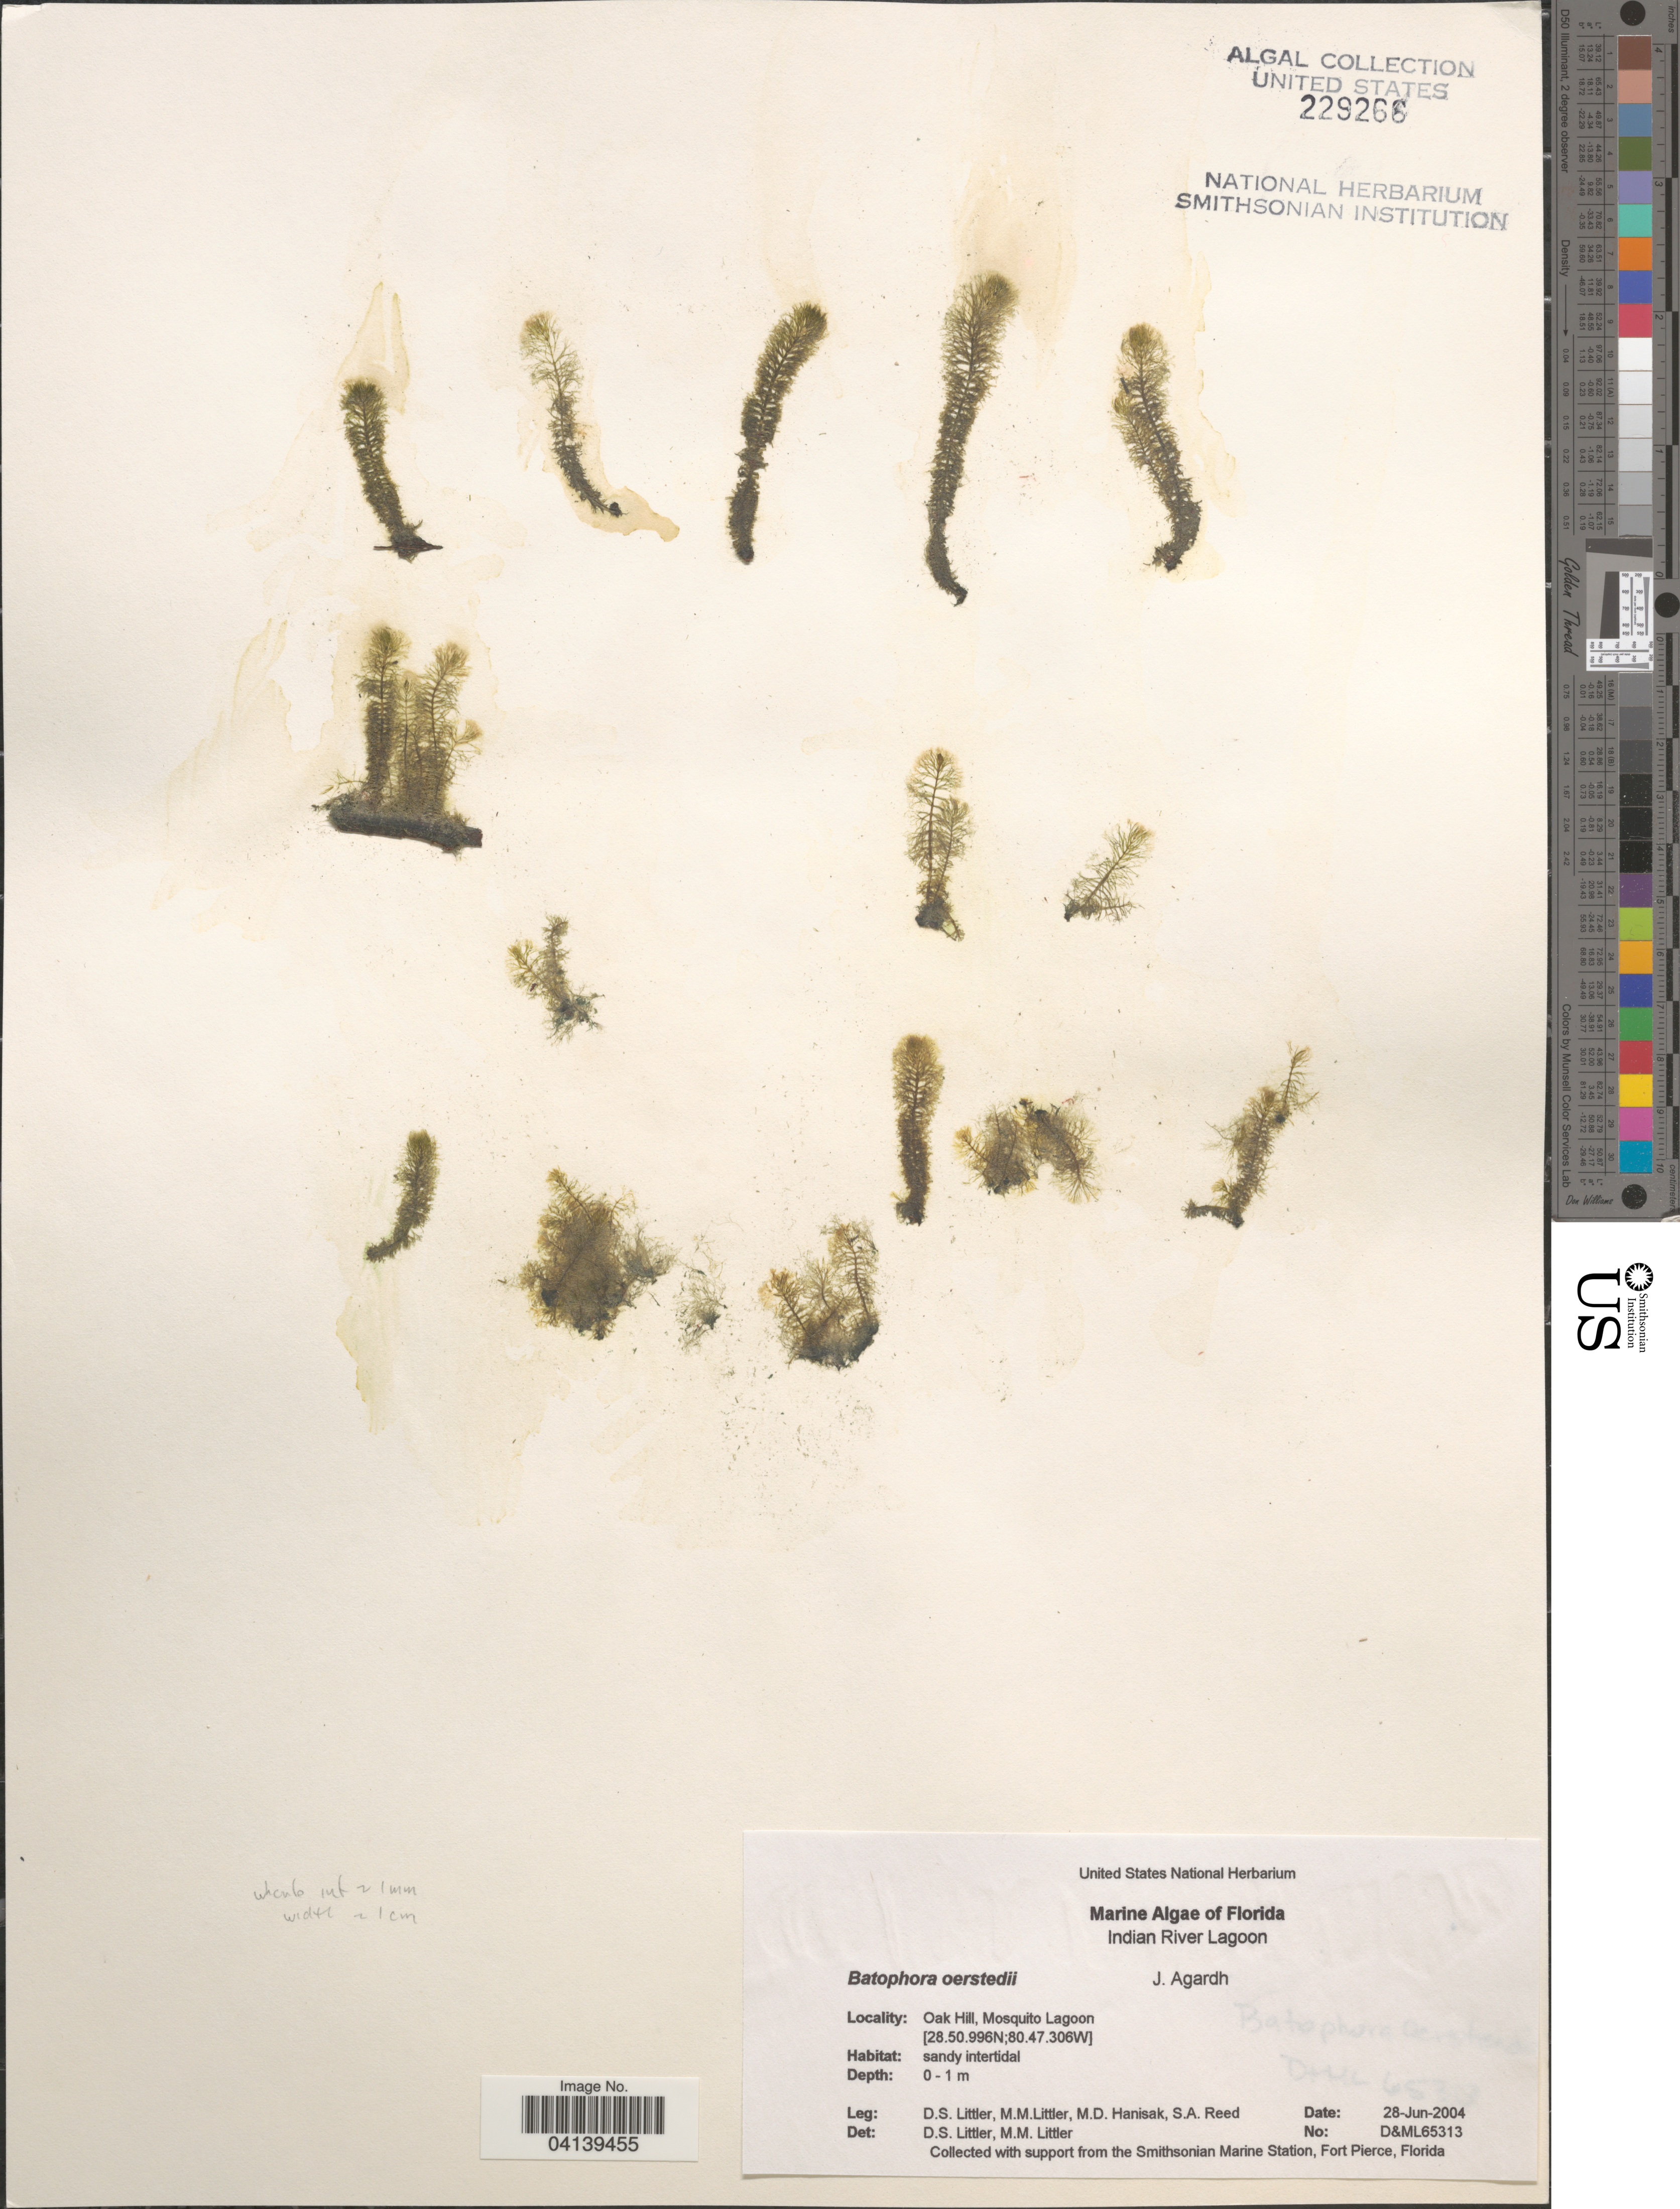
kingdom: Plantae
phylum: Chlorophyta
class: Ulvophyceae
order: Dasycladales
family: Dasycladaceae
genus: Batophora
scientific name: Batophora oerstedii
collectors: D. S. Littler, M. Hanisak & S. Reed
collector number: D&ML65313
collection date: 2004-06-28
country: United States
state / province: Florida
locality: Indian River Lagoon. Oak Hill, Mosquito Lagoon.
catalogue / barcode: US 229266